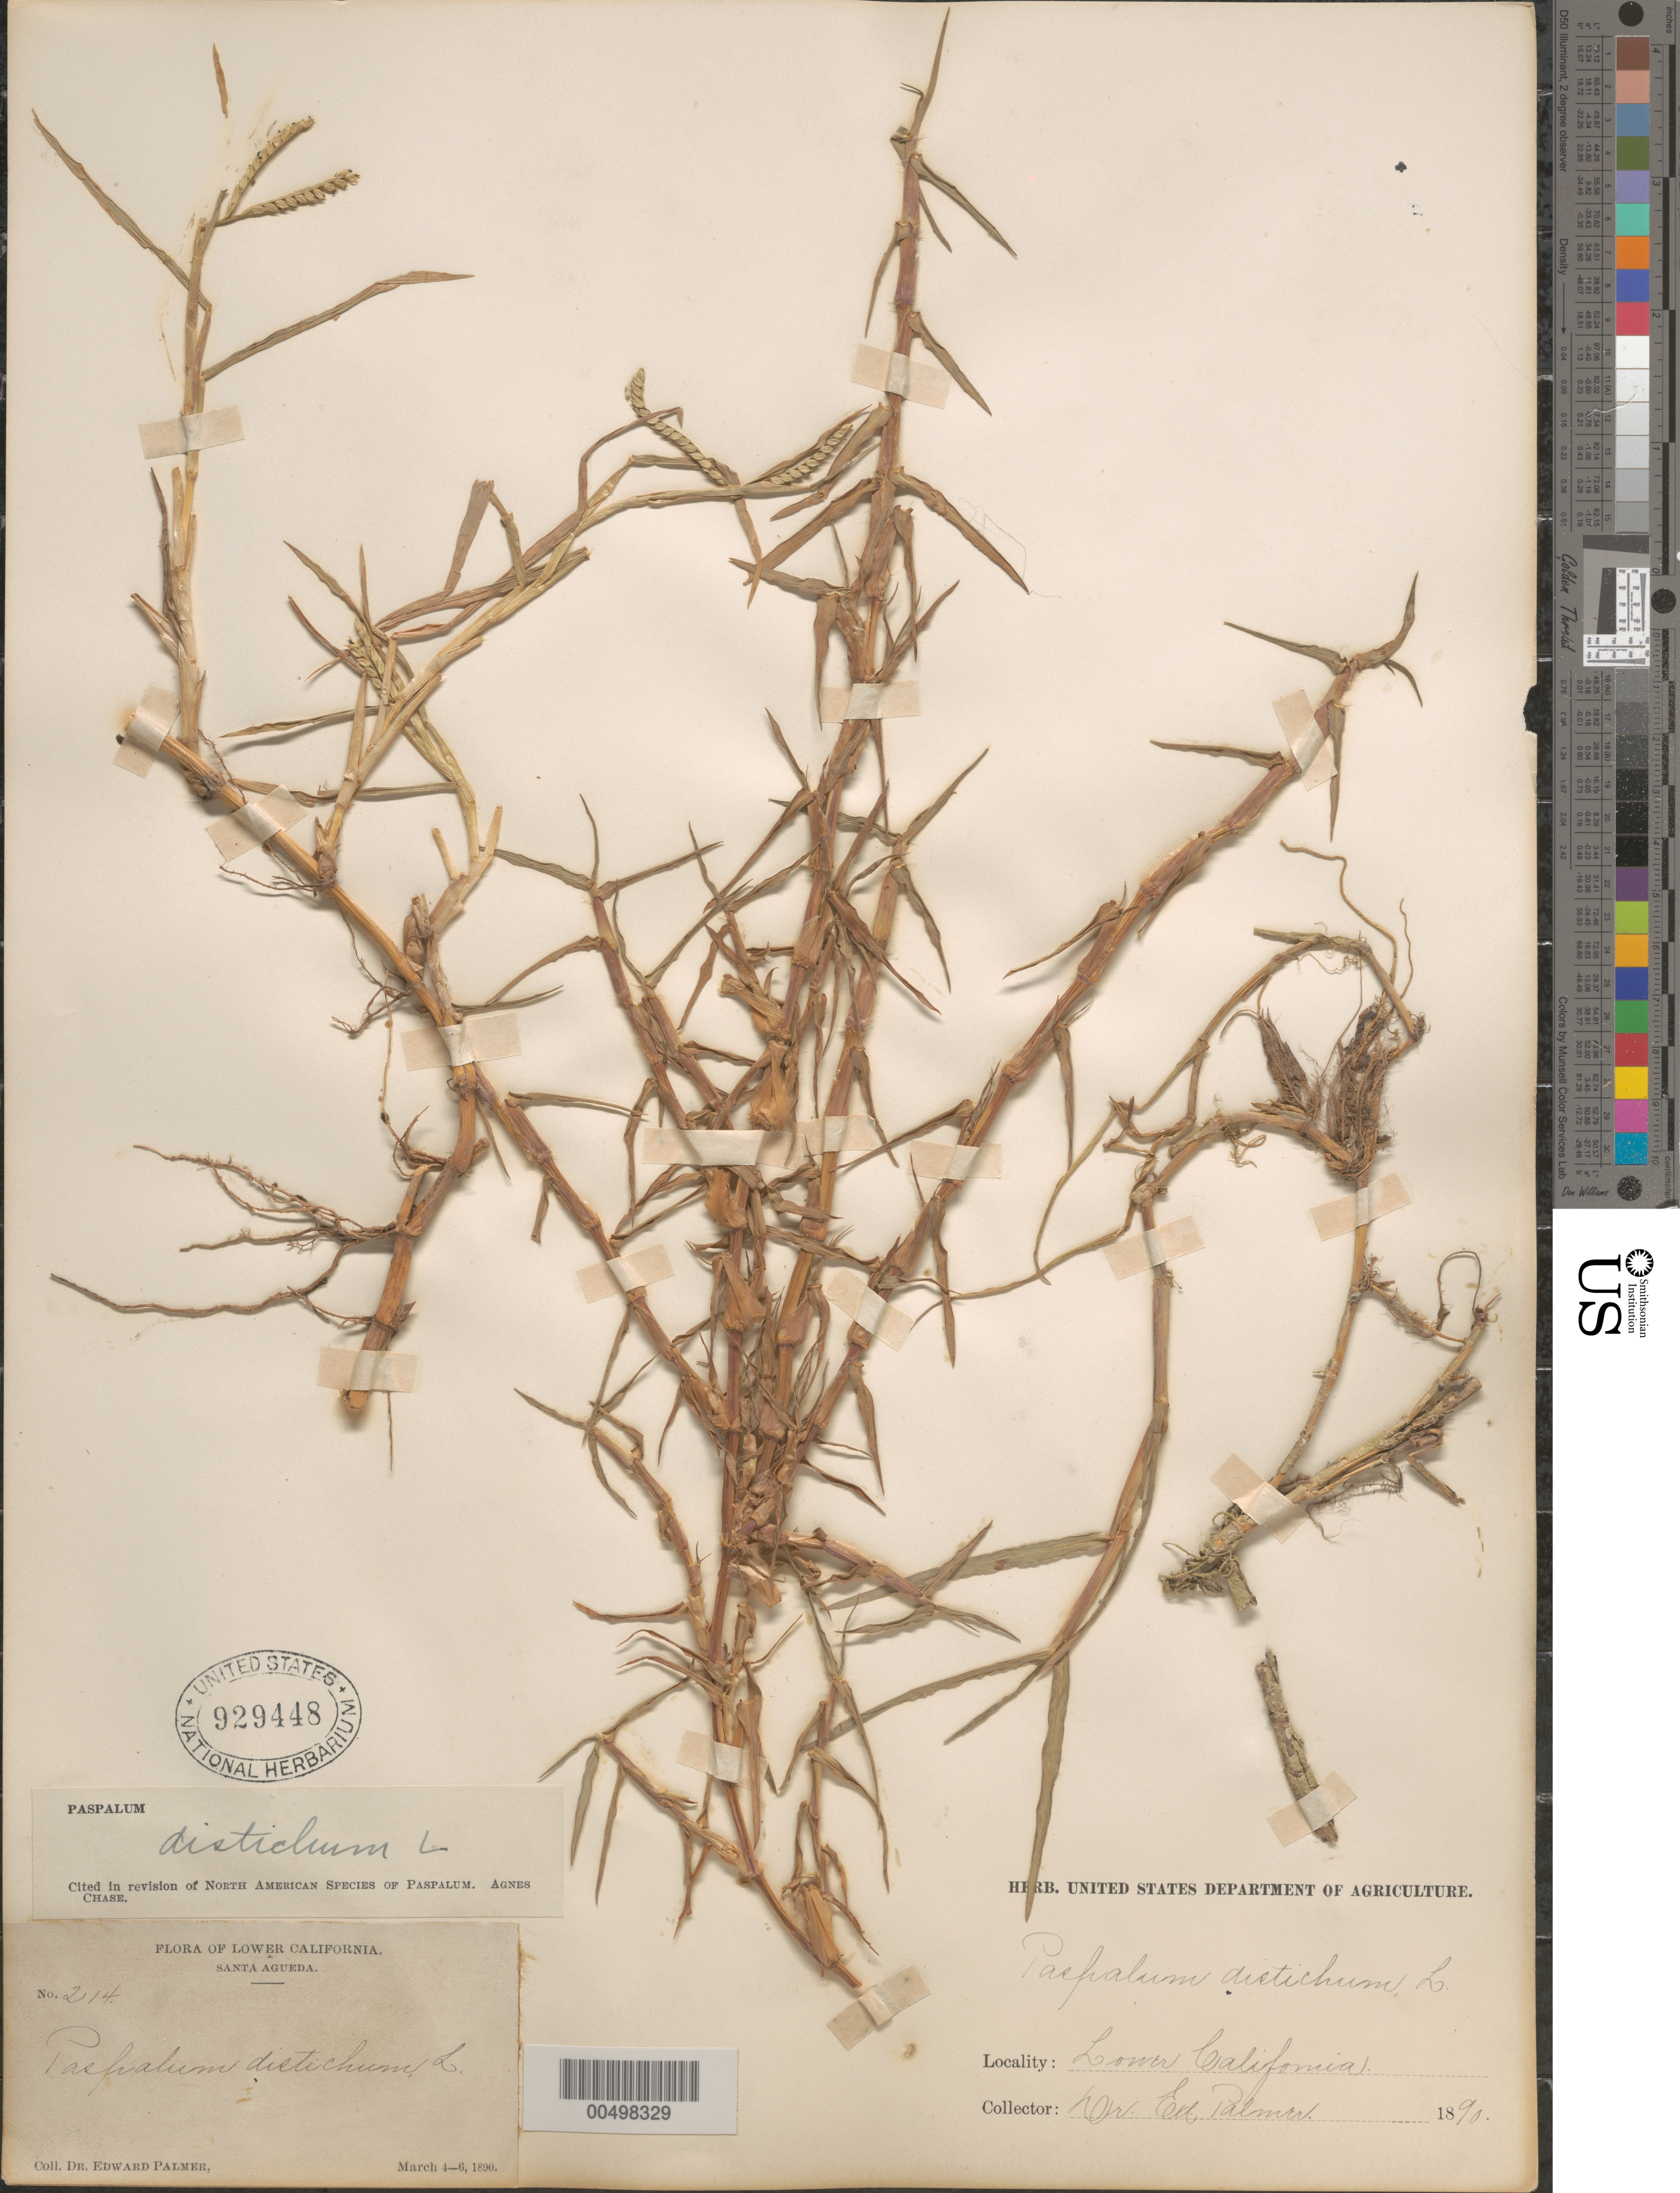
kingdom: Plantae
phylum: Tracheophyta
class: Liliopsida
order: Poales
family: Poaceae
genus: Paspalum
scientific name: Paspalum paspaloides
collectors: E. Palmer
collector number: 214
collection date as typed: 4 Mar 1890 to 6 Mar 1890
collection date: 1890-03-04/1890-03-06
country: Mexico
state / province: Baja California Sur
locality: Santa Agueda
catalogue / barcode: US 929448